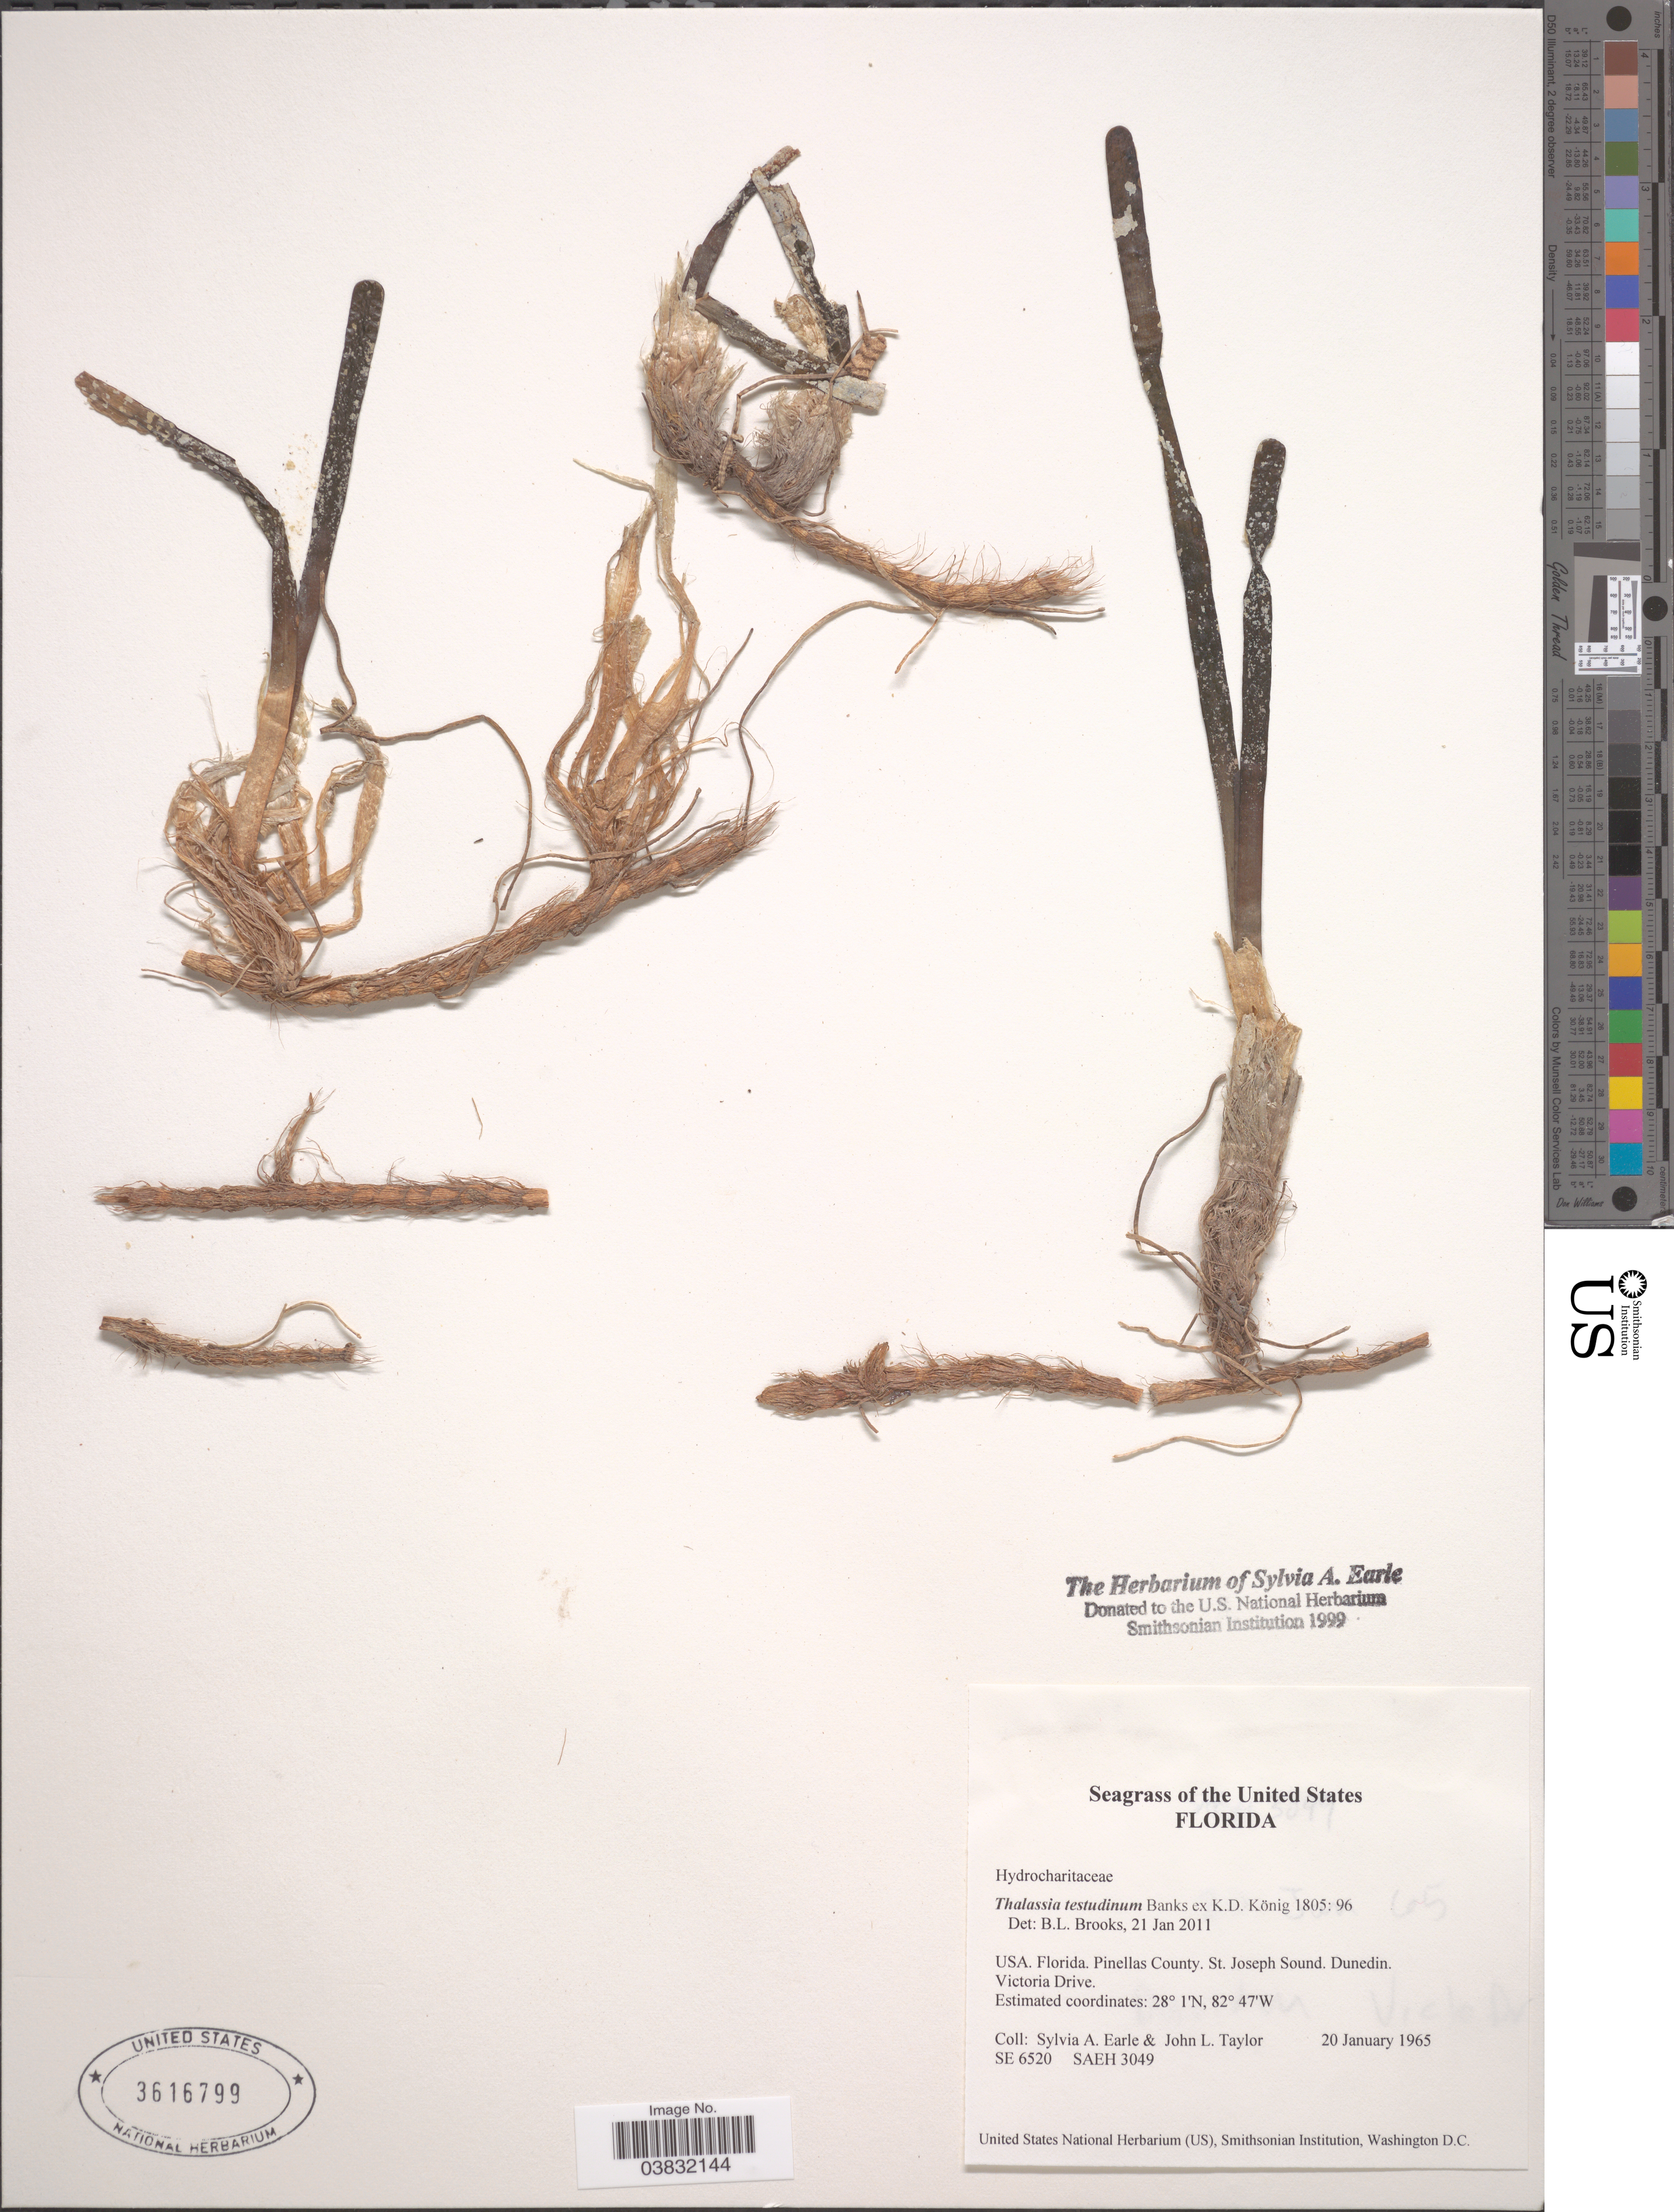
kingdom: Plantae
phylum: Tracheophyta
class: Liliopsida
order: Alismatales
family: Hydrocharitaceae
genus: Thalassia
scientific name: Thalassia testudinum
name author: Banks & Sol. ex K.D. Koenig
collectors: S. A. Earle & J. L. Taylor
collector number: SE 6520/SAEH 3049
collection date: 1965-01-20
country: United States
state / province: Florida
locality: Pinellas County. St. Joseph Sound. Dunedin. Victoria Drive.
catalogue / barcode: US 3616799